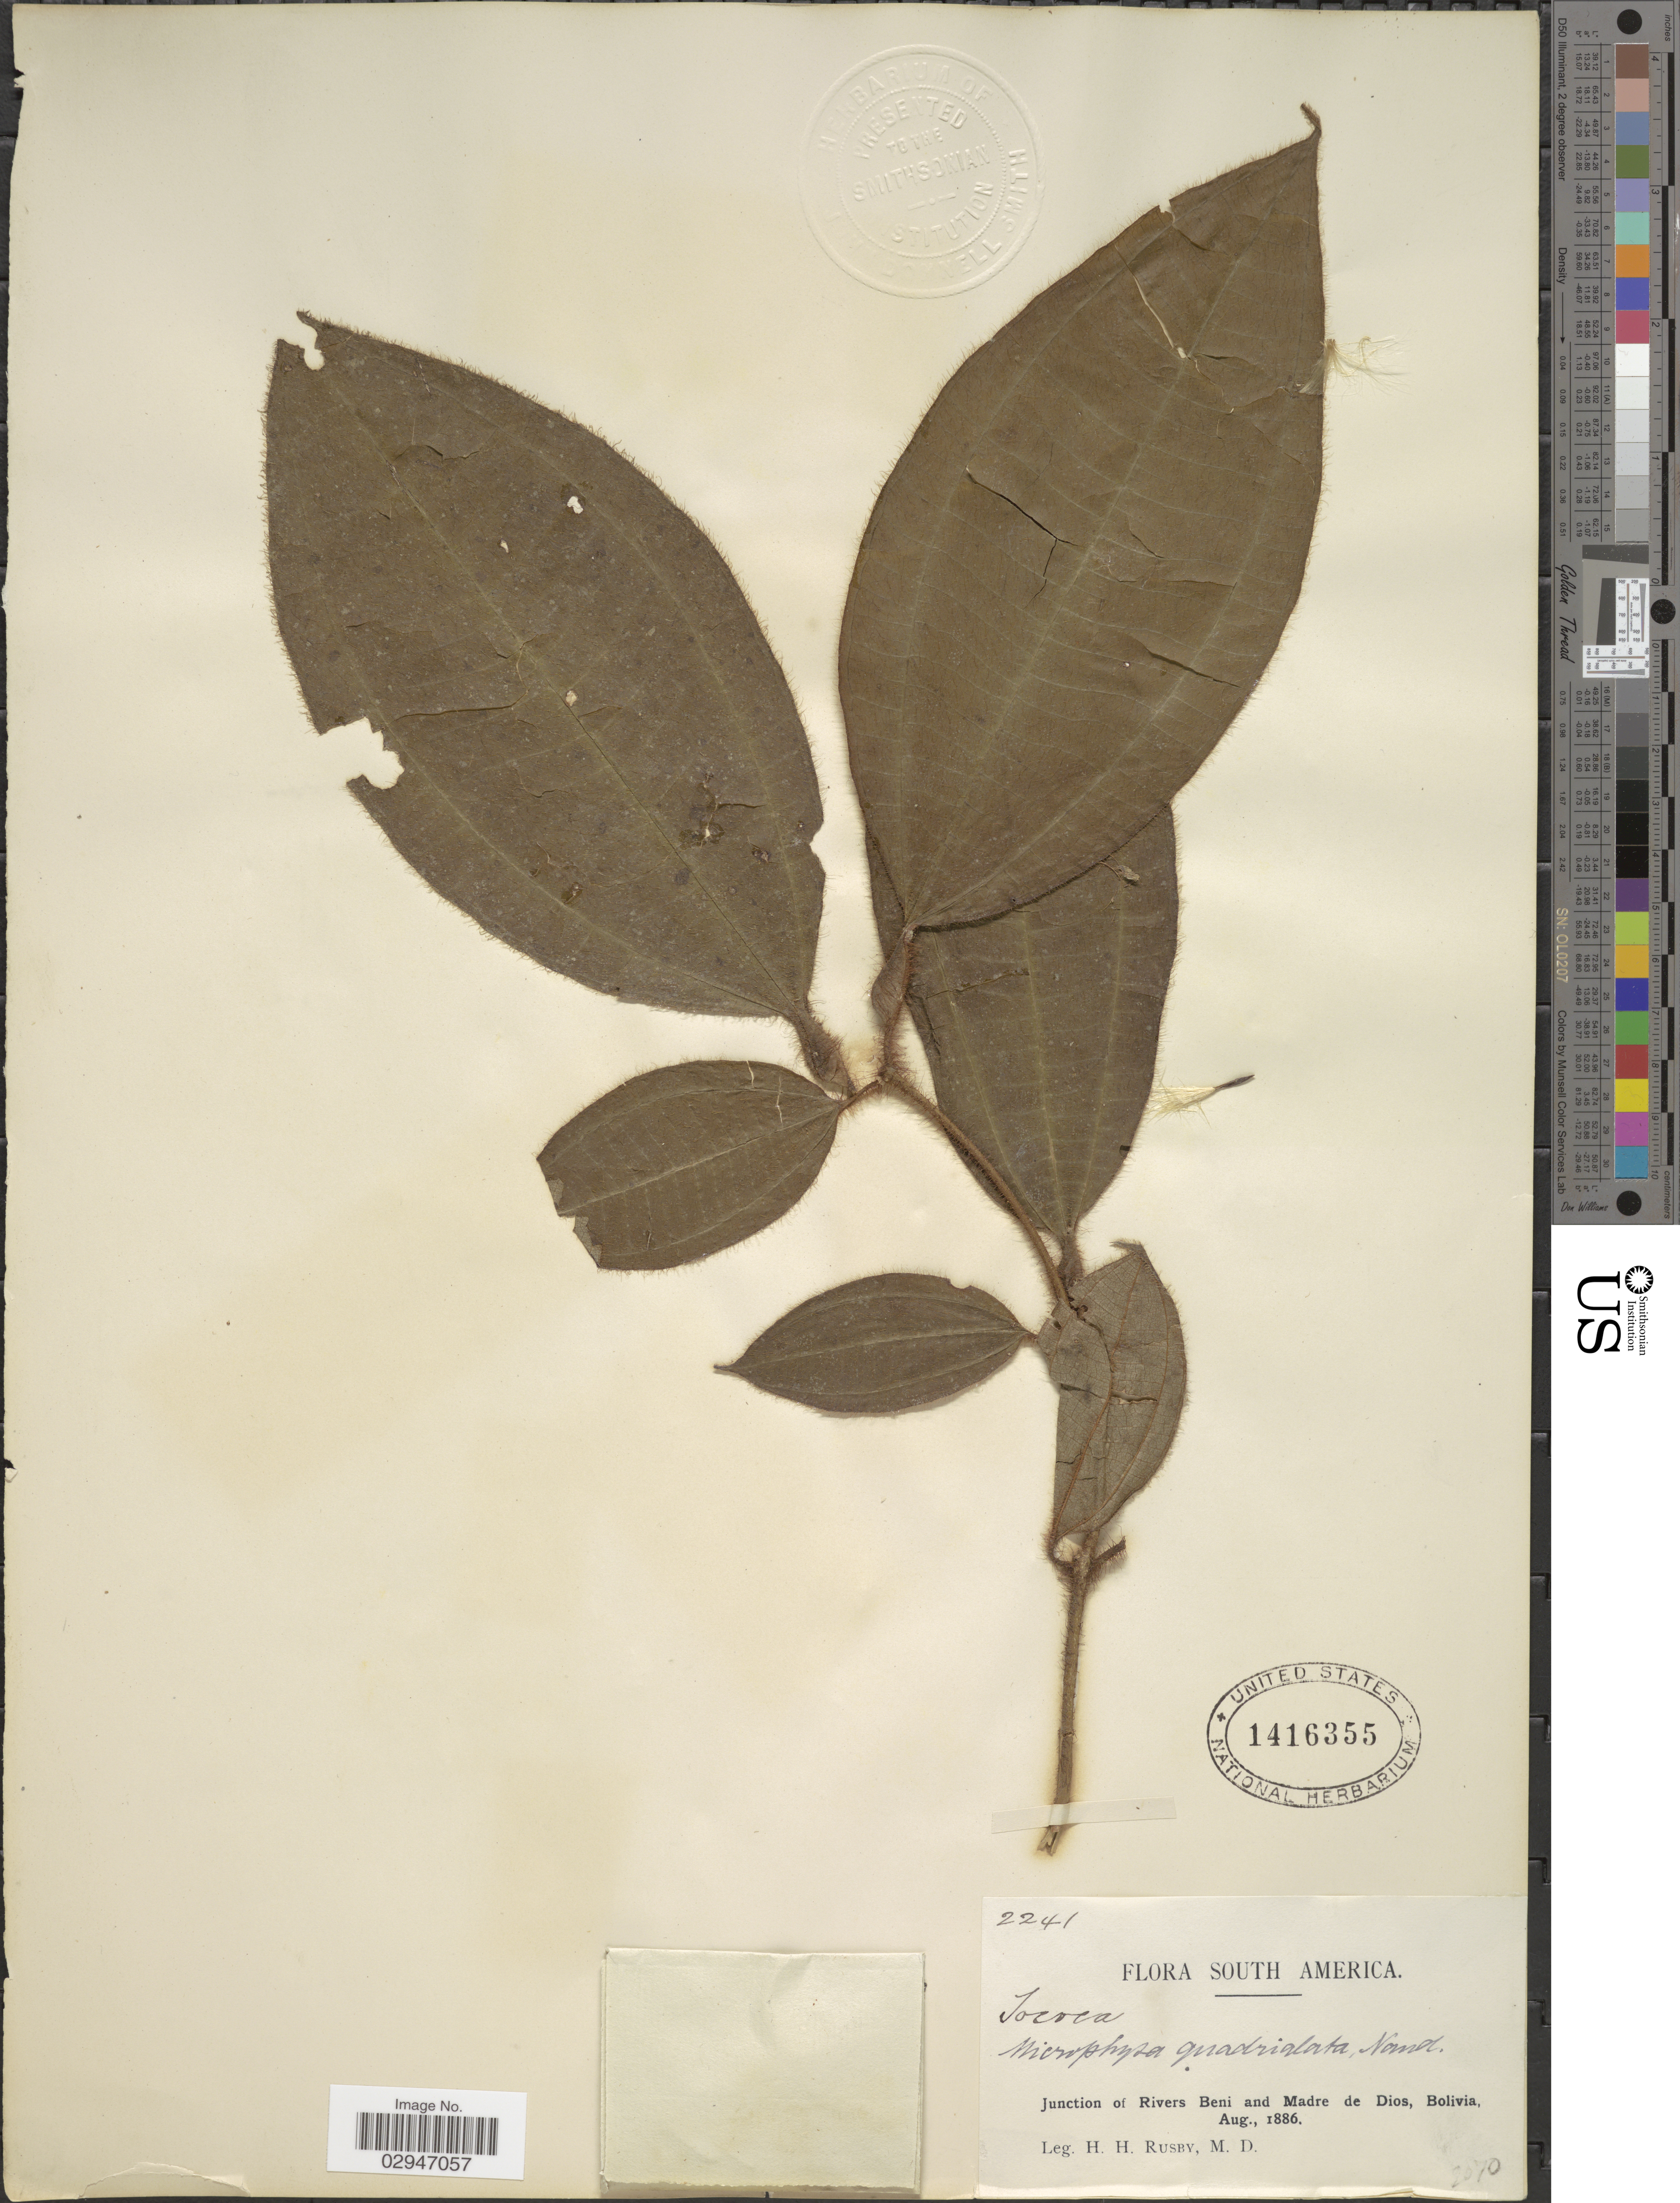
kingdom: Plantae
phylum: Tracheophyta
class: Magnoliopsida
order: Myrtales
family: Melastomataceae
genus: Tococa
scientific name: Tococa quadrialata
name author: (Naudin) J.F. Macbr.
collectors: H. H. Rusby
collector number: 2241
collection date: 1886-08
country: Bolivia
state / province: Beni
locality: Junction of Rivers Beni and Madre de Dios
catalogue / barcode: US 1416355